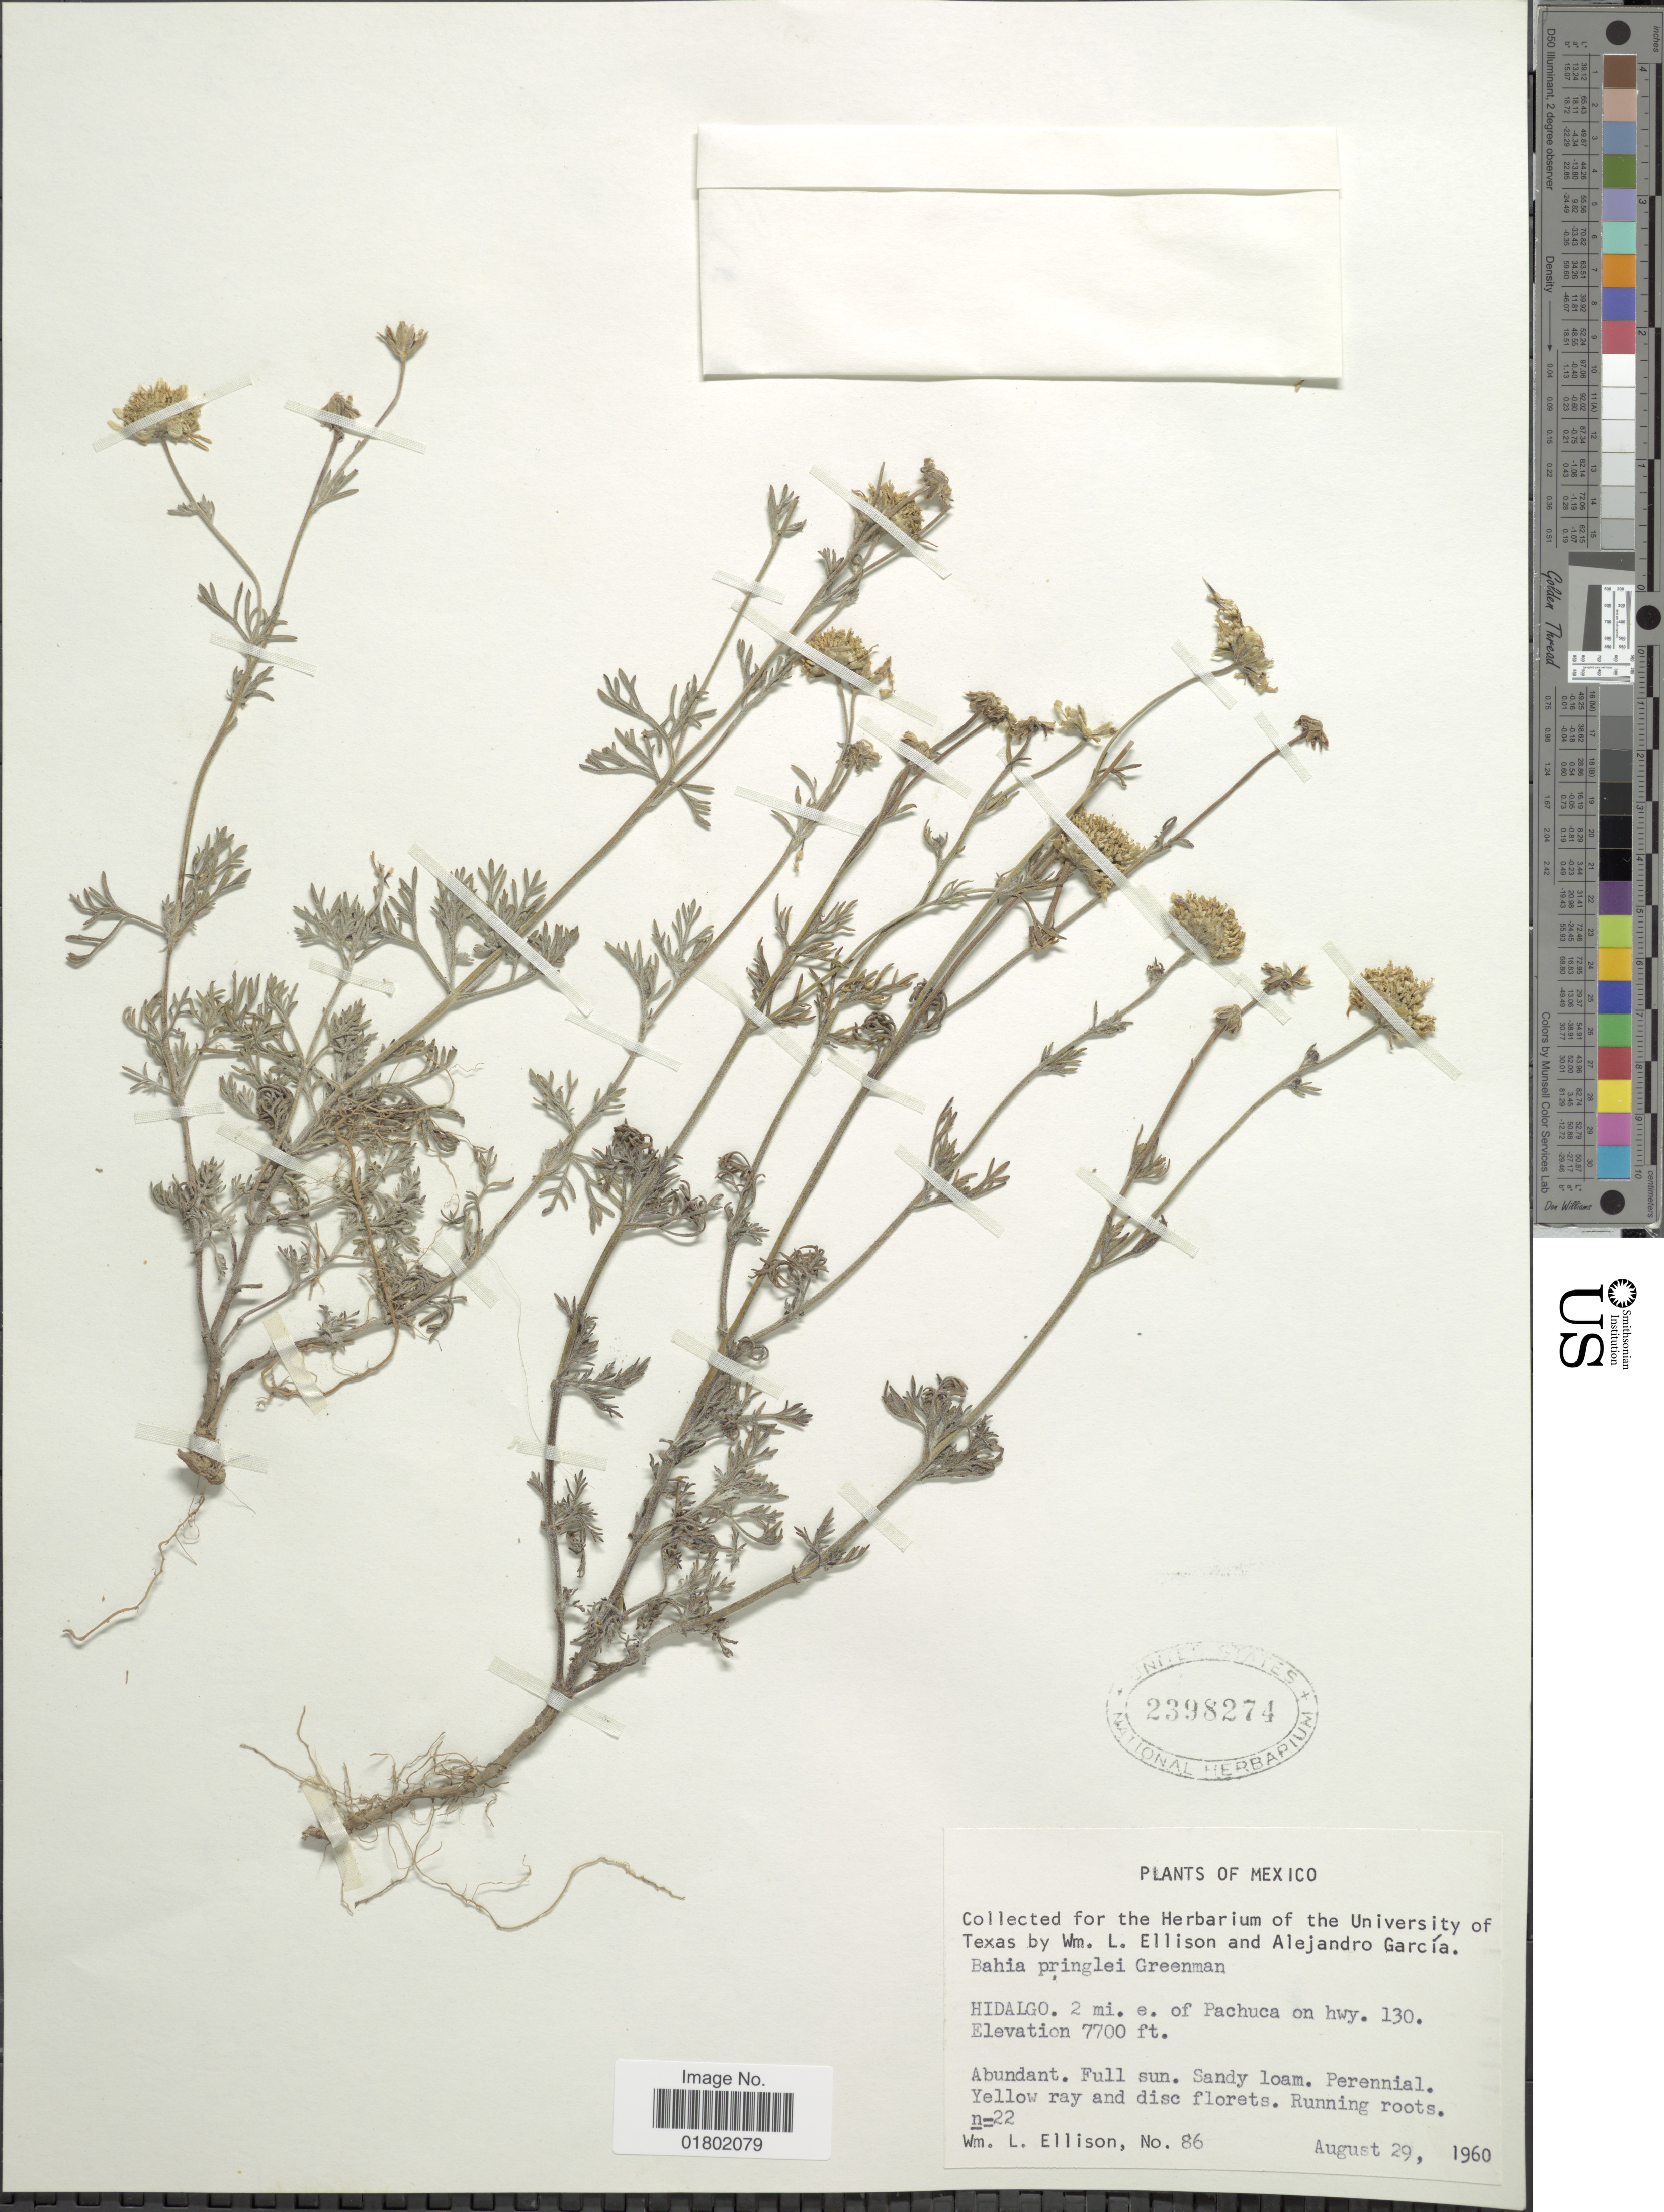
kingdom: Plantae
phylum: Tracheophyta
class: Magnoliopsida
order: Asterales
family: Asteraceae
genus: Bahia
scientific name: Bahia pringlei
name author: Greenm.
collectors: W. L. Ellison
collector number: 86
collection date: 1960-08-29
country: Mexico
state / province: Hidalgo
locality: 2 mi. e. of Pachuca on hwy. 130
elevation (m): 2347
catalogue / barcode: US 2398274